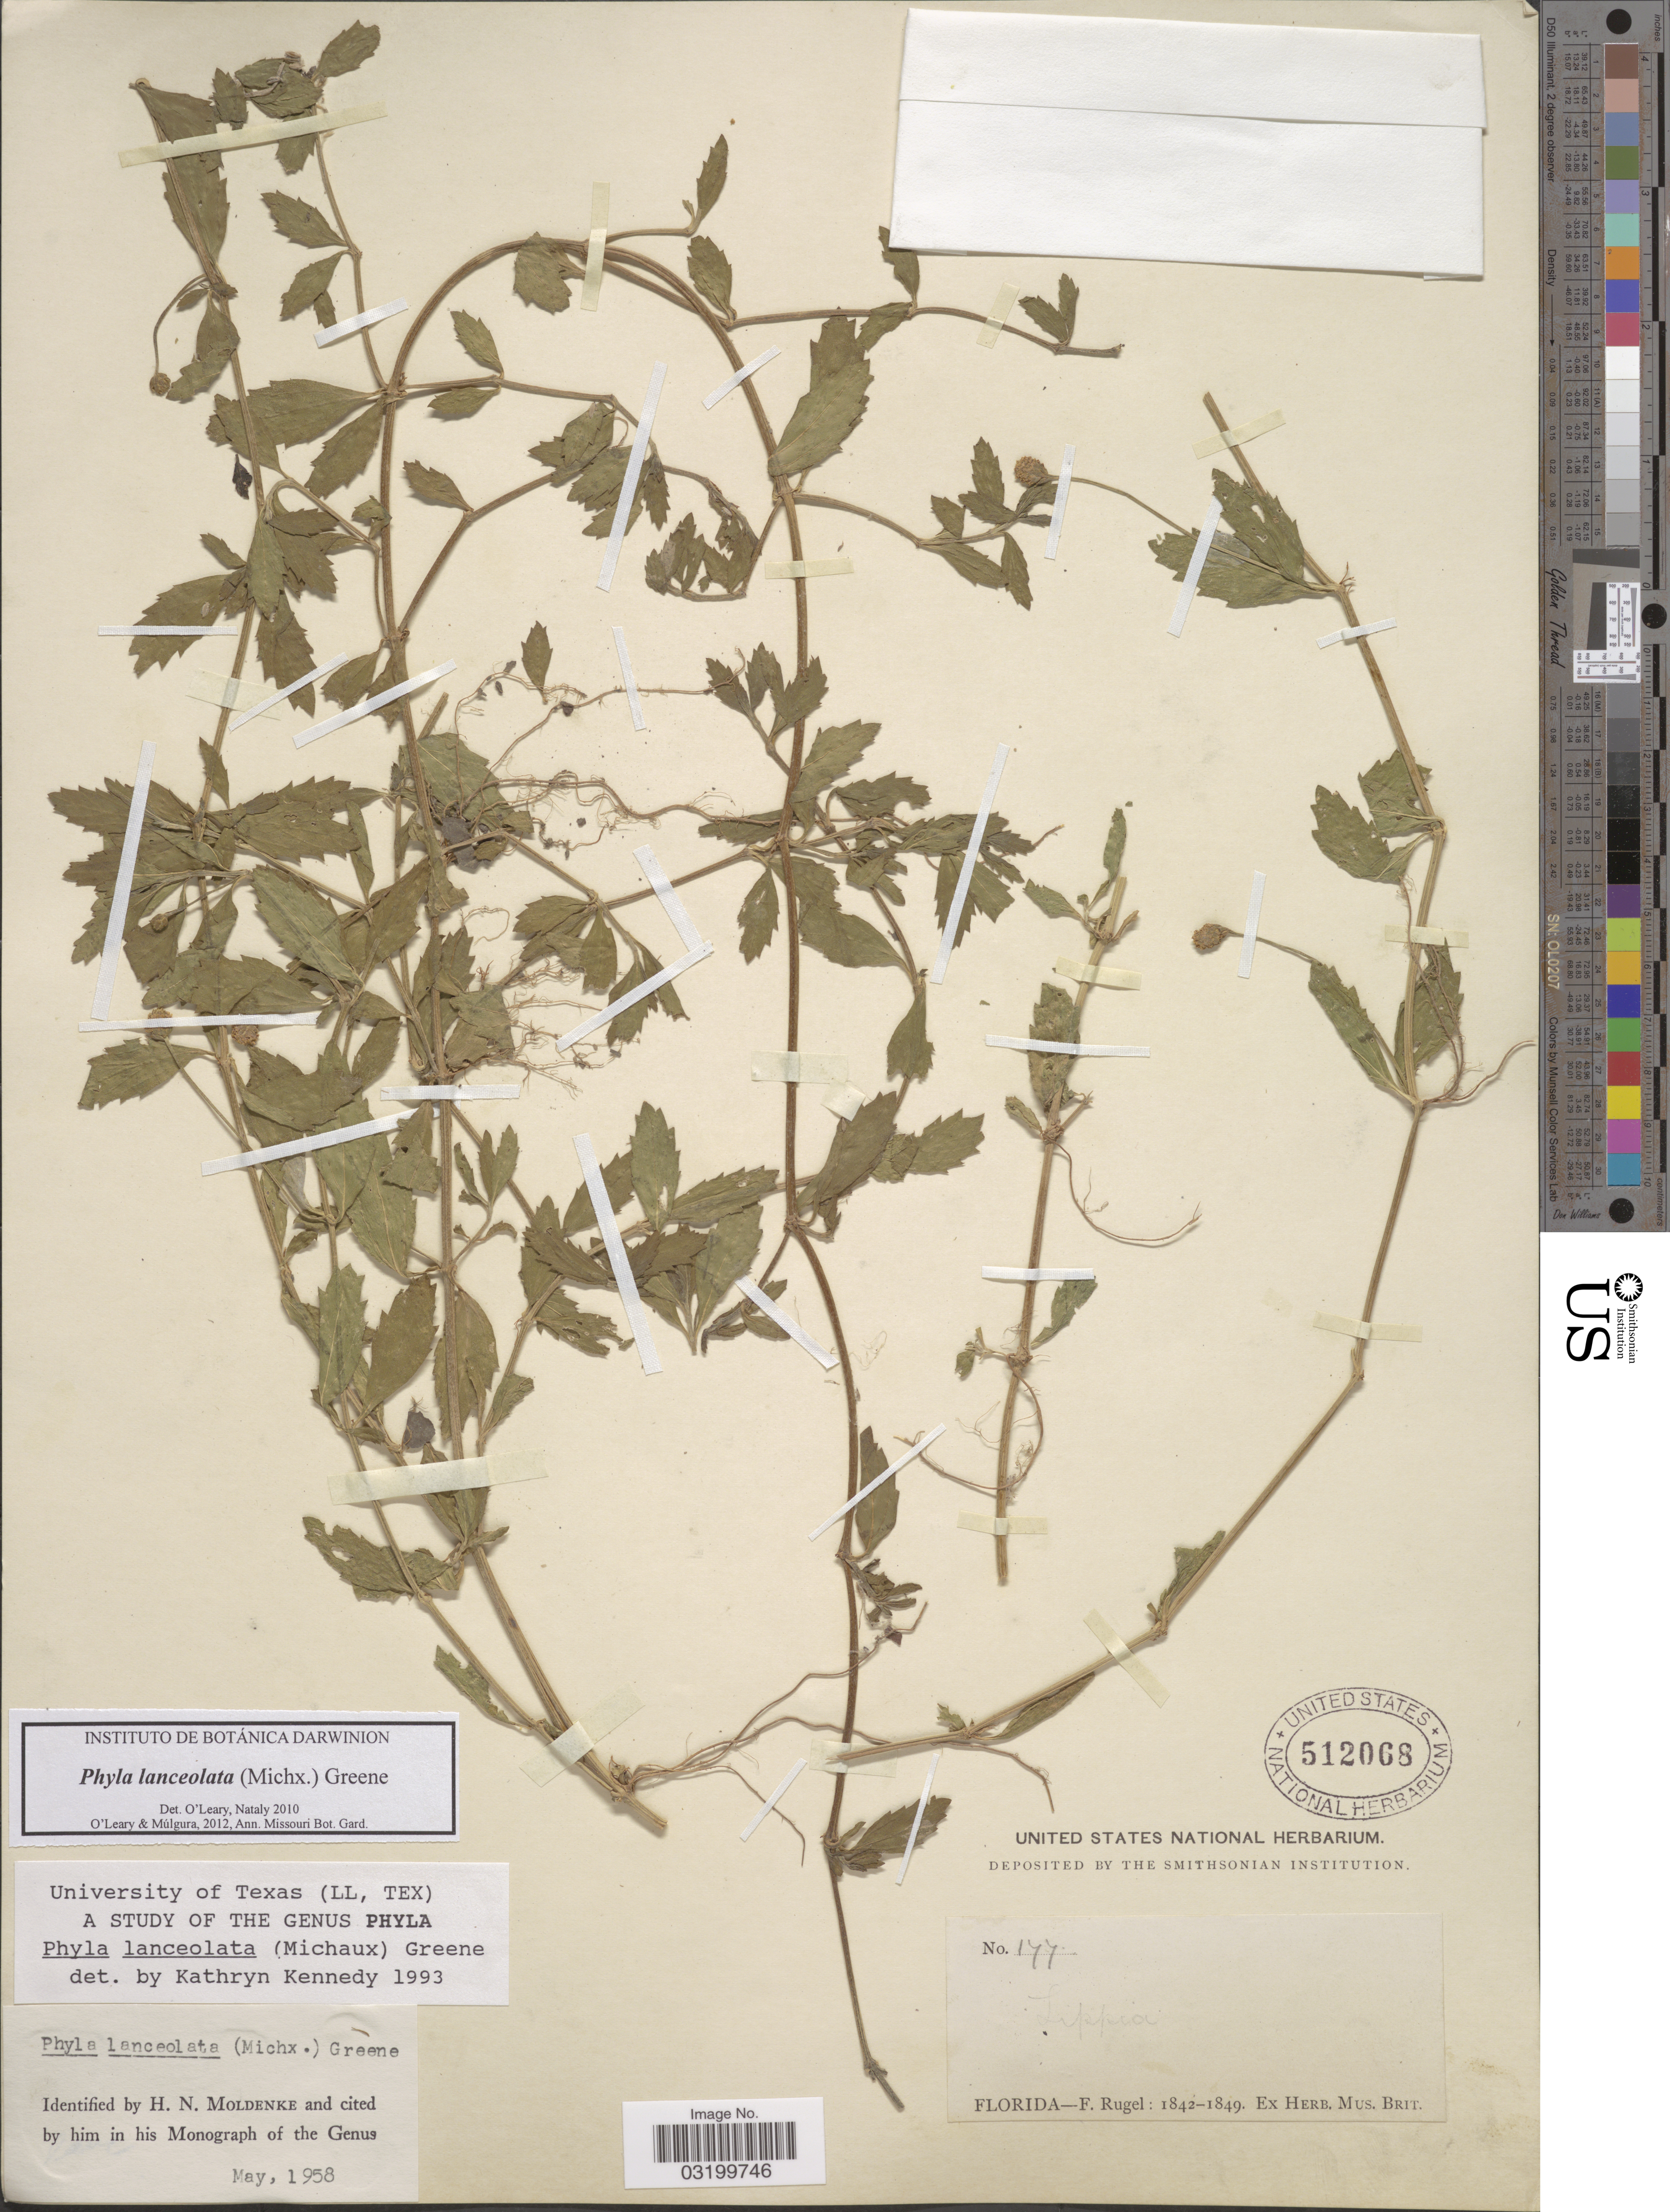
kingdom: Plantae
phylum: Tracheophyta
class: Magnoliopsida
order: Lamiales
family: Verbenaceae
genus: Phyla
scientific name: Phyla lanceolata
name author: (Michx.) Greene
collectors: F. Rugel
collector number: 177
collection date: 1842/1849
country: United States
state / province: Florida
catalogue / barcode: US 512068